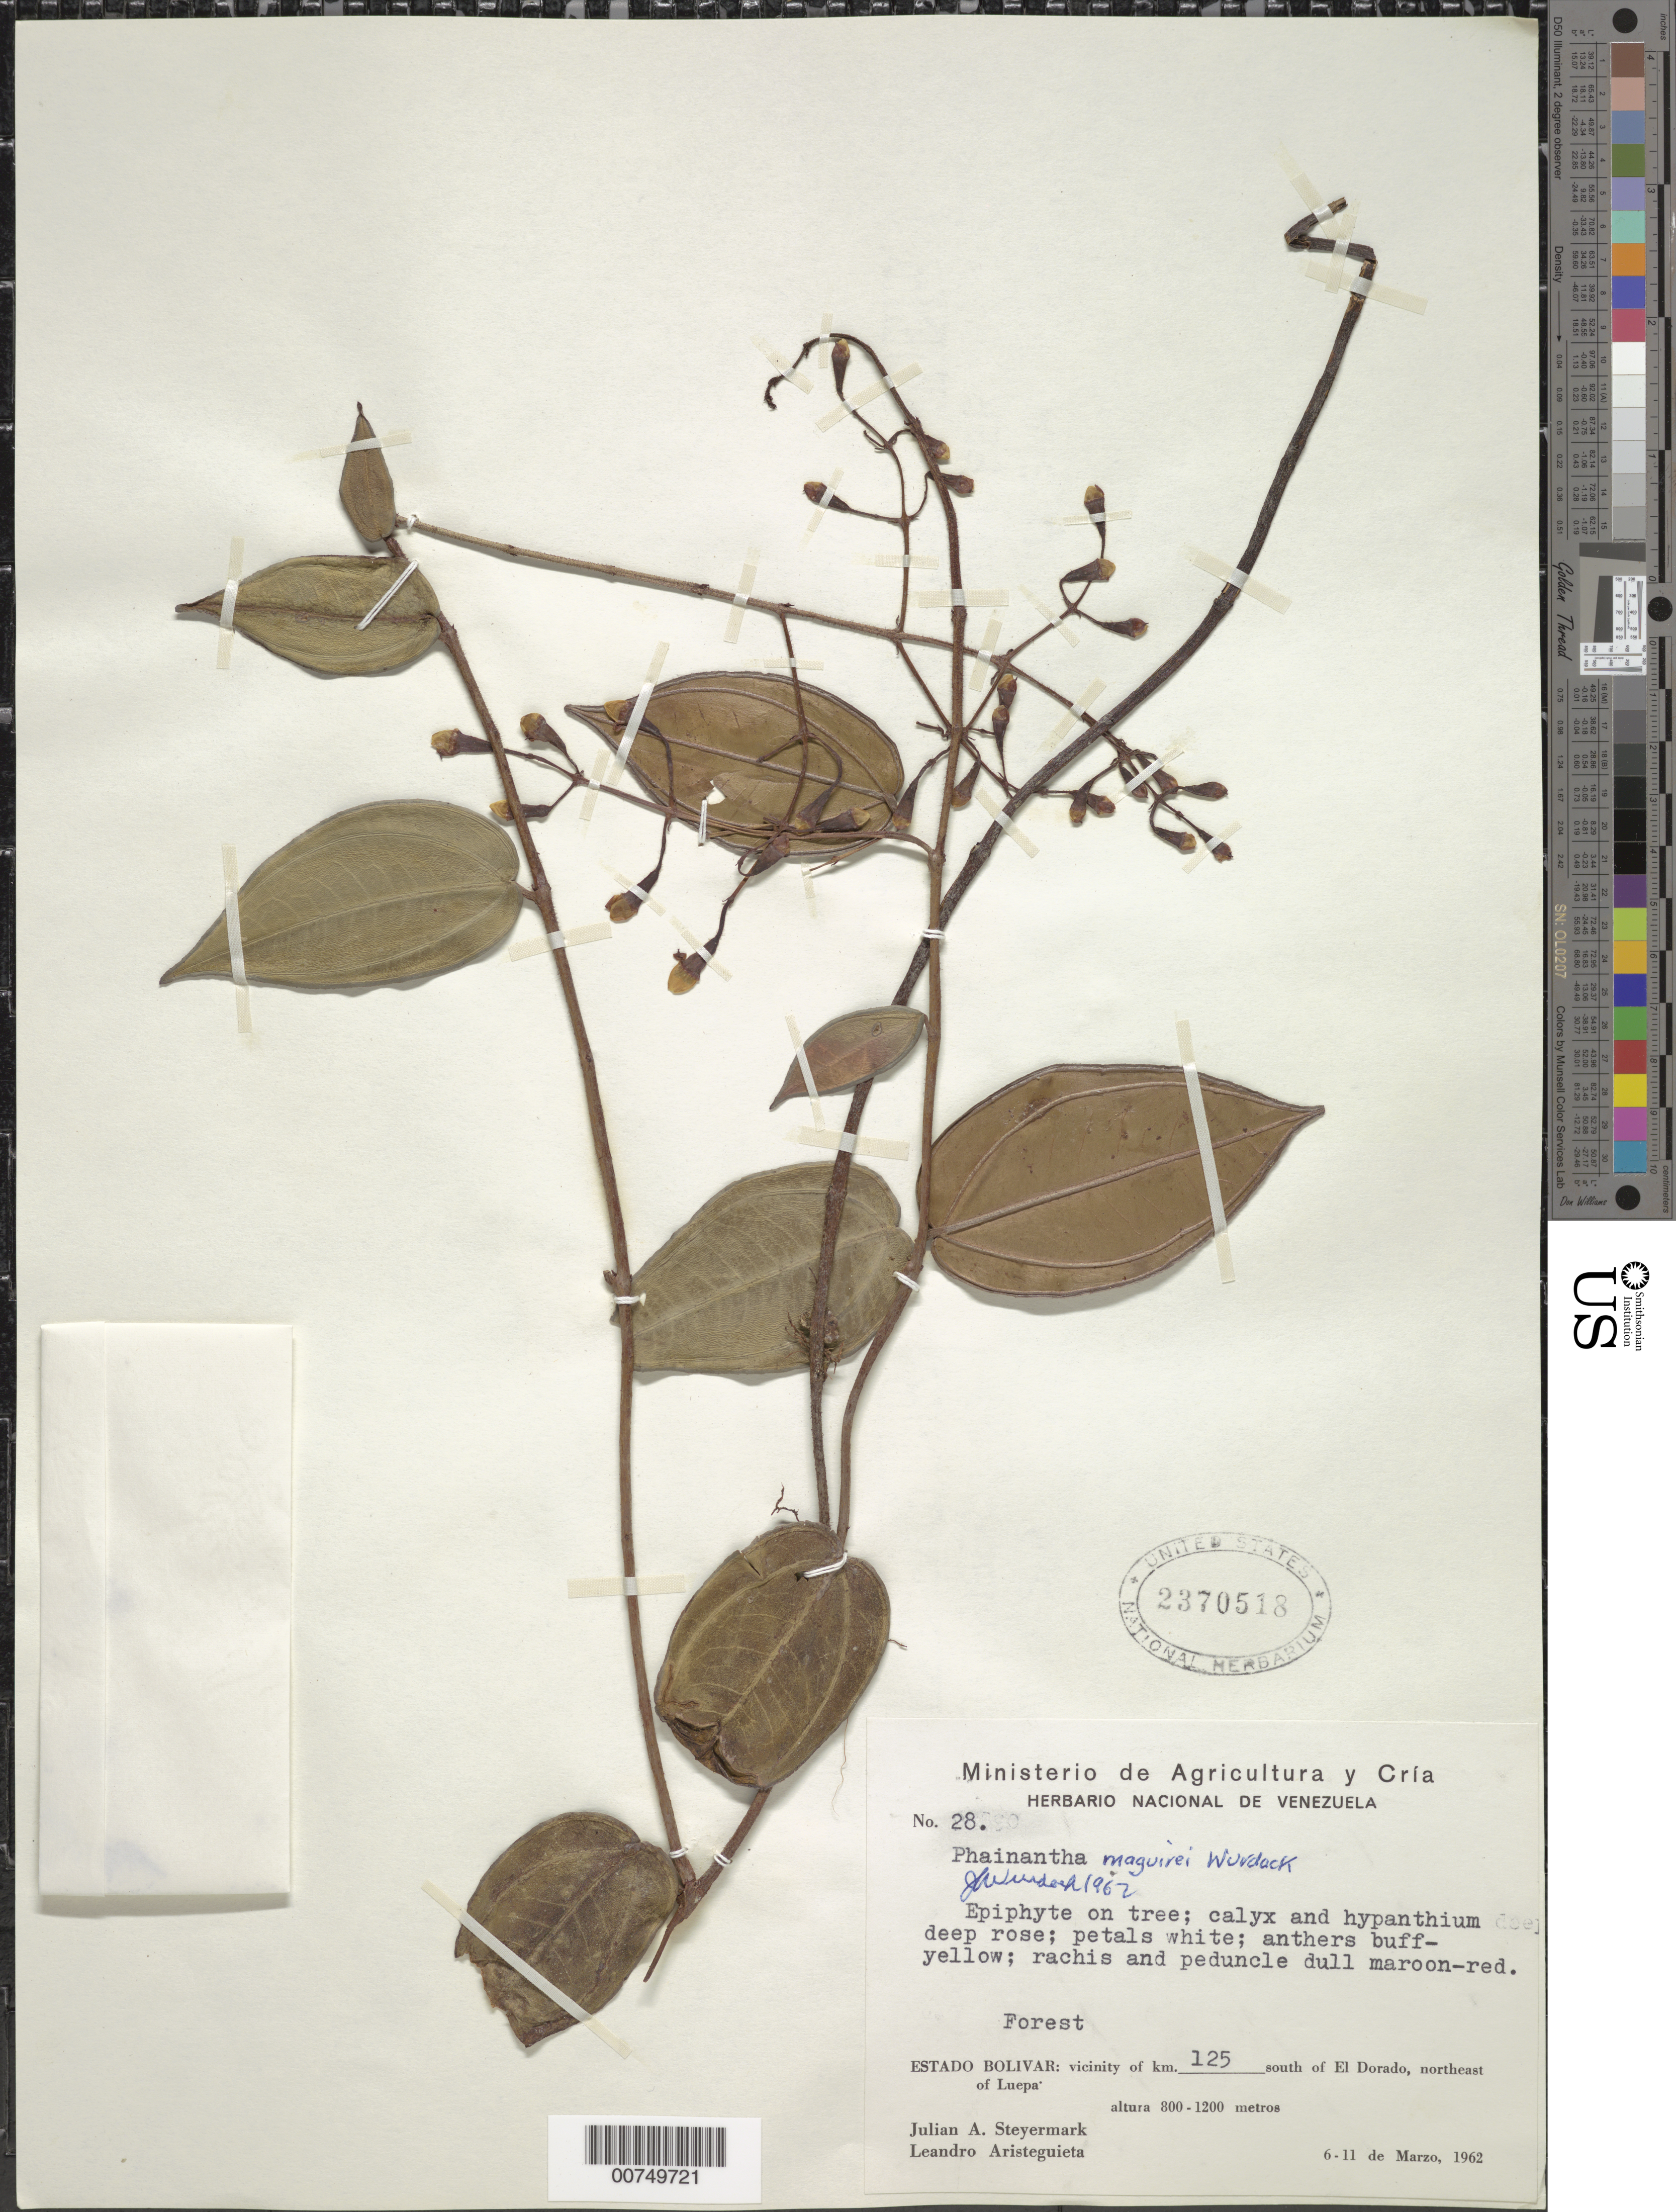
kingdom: Plantae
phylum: Tracheophyta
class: Magnoliopsida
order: Myrtales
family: Melastomataceae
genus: Phainantha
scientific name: Phainantha maguirei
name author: Wurdack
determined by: Wurdack, John J., (US), US (UNITED STATES)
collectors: J. Steyermark & L. Aristeguieta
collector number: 62 28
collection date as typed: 6-Mar-62 to 11-Mar-62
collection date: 1962-03-06/1962-03-11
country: Venezuela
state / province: Bolívar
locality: El Dorado, 125 km S of; NE of Luepa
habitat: Forest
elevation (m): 800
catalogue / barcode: US 2370518